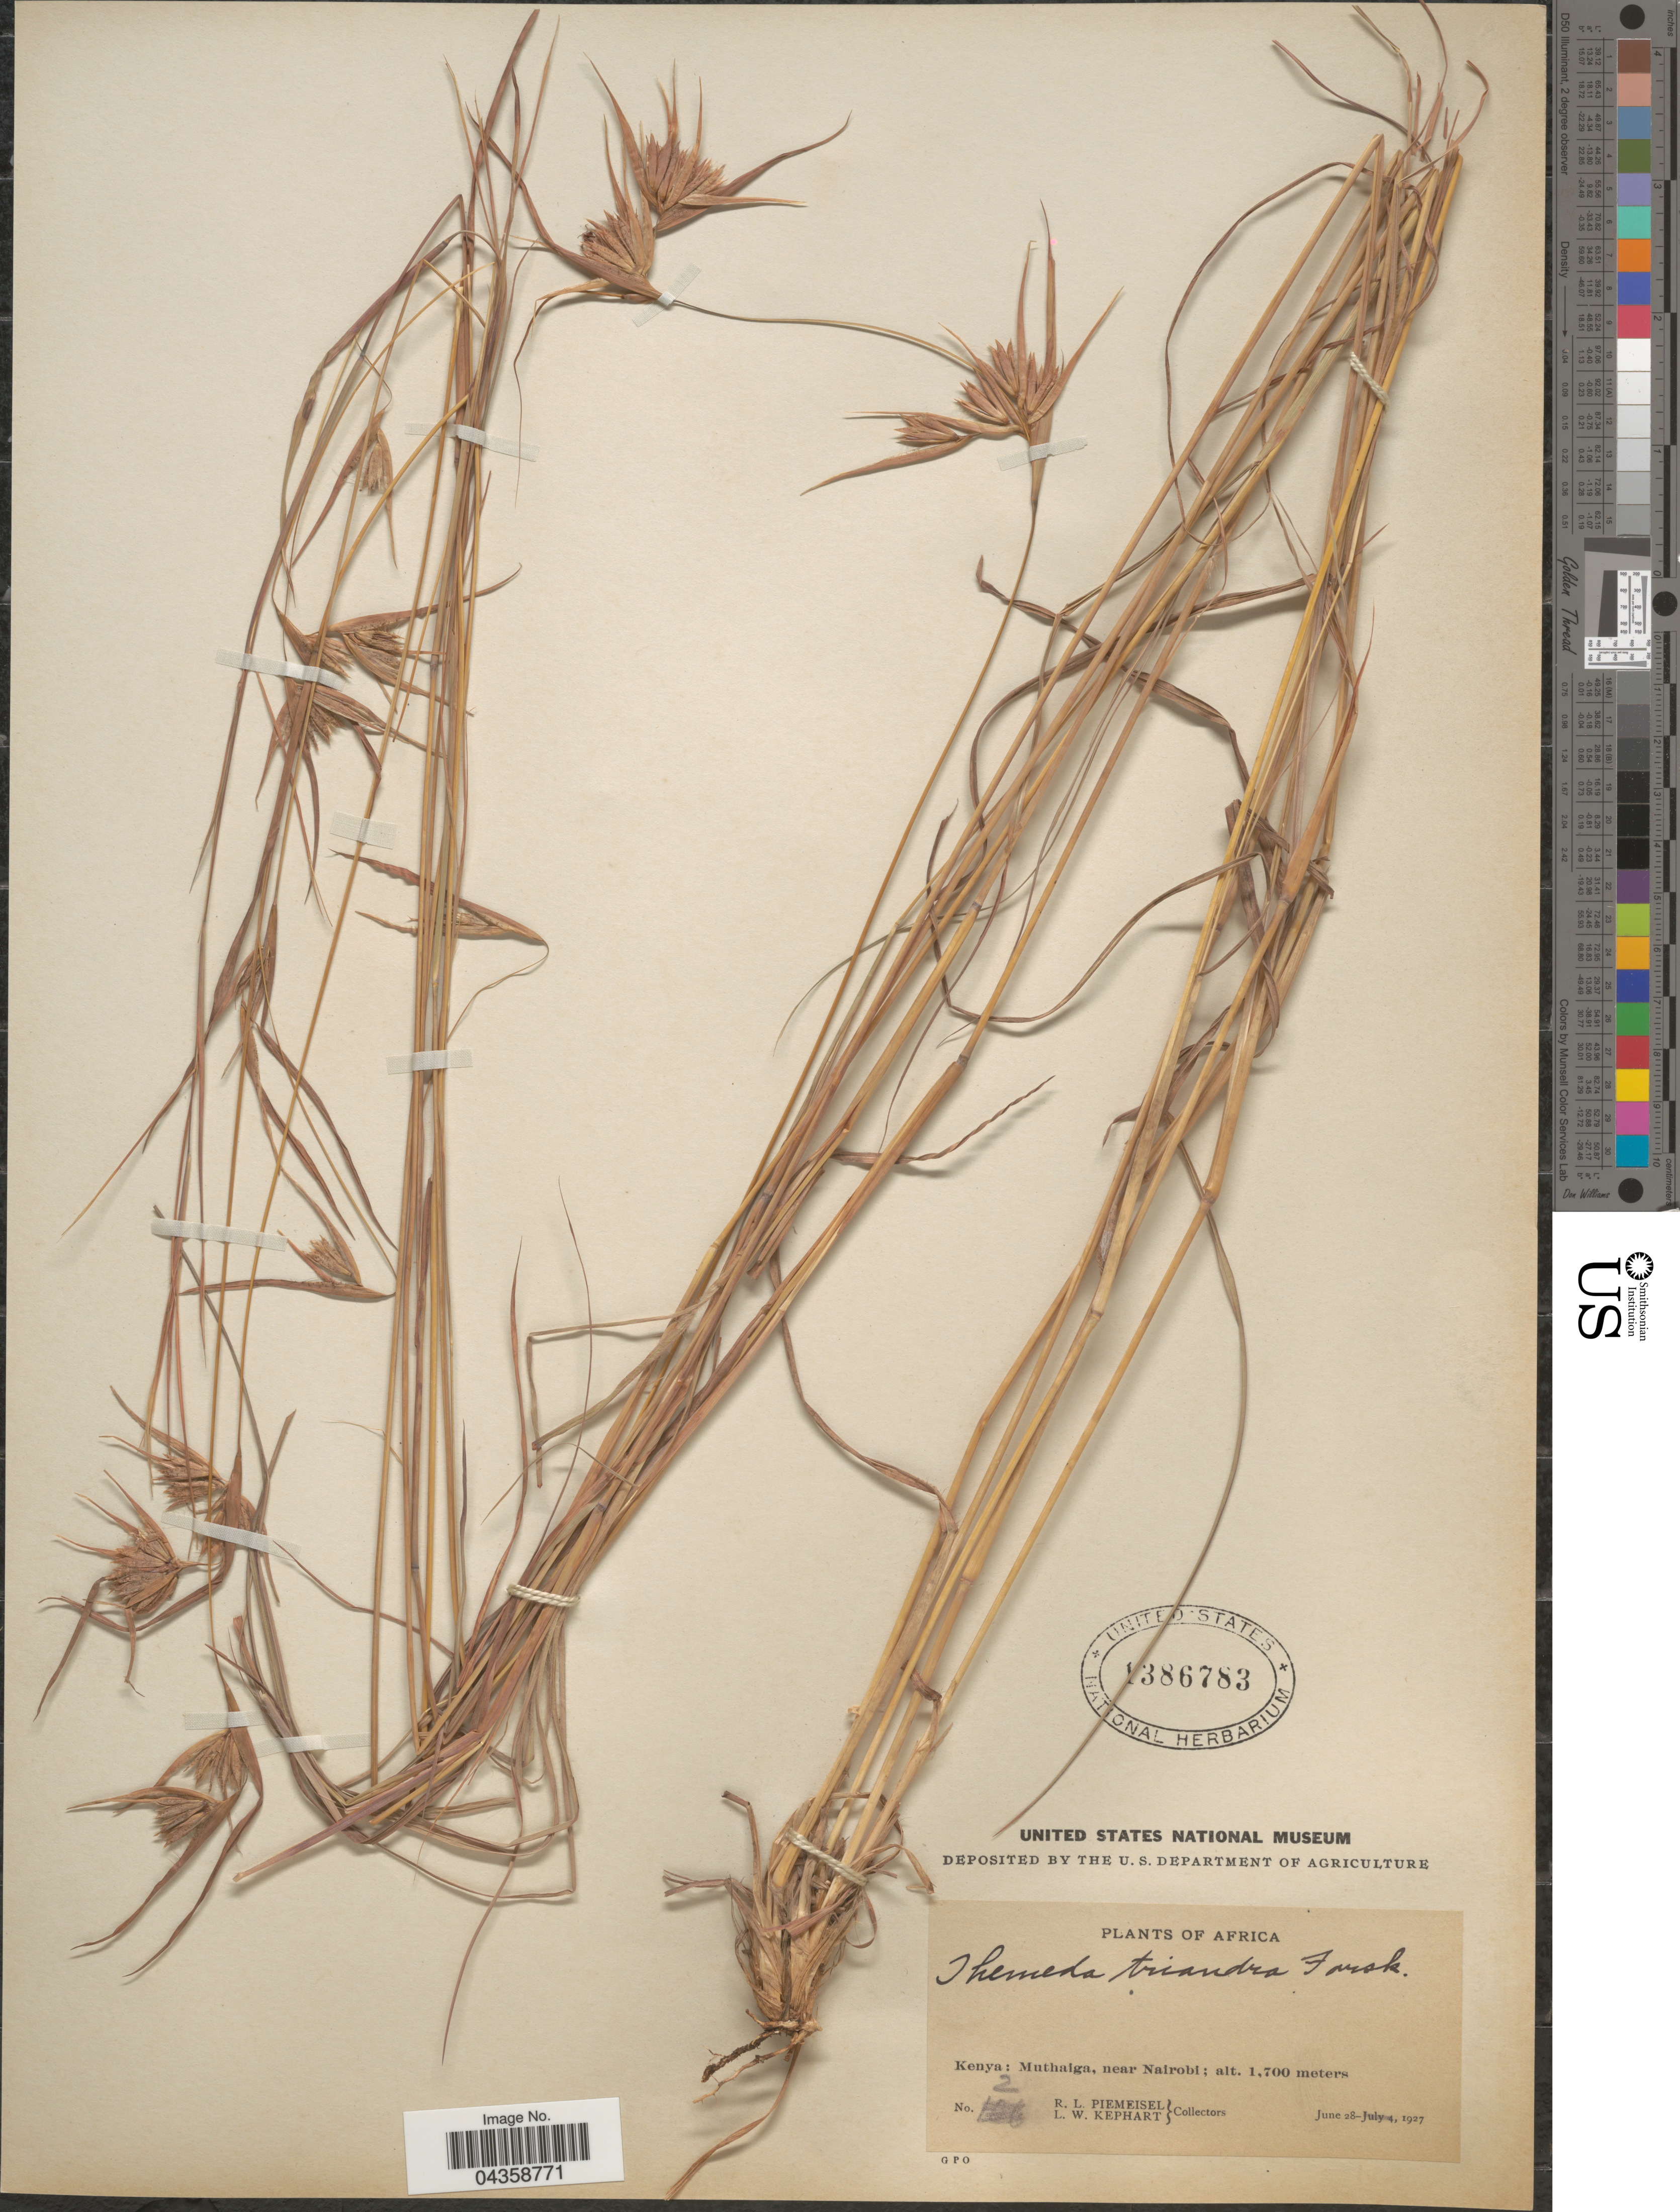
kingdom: Plantae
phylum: Tracheophyta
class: Liliopsida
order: Poales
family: Poaceae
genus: Themeda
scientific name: Themeda triandra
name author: Forssk.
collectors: R. L. Piemeisel & L. W. Kephart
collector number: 2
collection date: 1927-06-28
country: Kenya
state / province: Nairobi Area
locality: Muthalga, near Nairobi.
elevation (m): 1700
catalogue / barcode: US 1386783